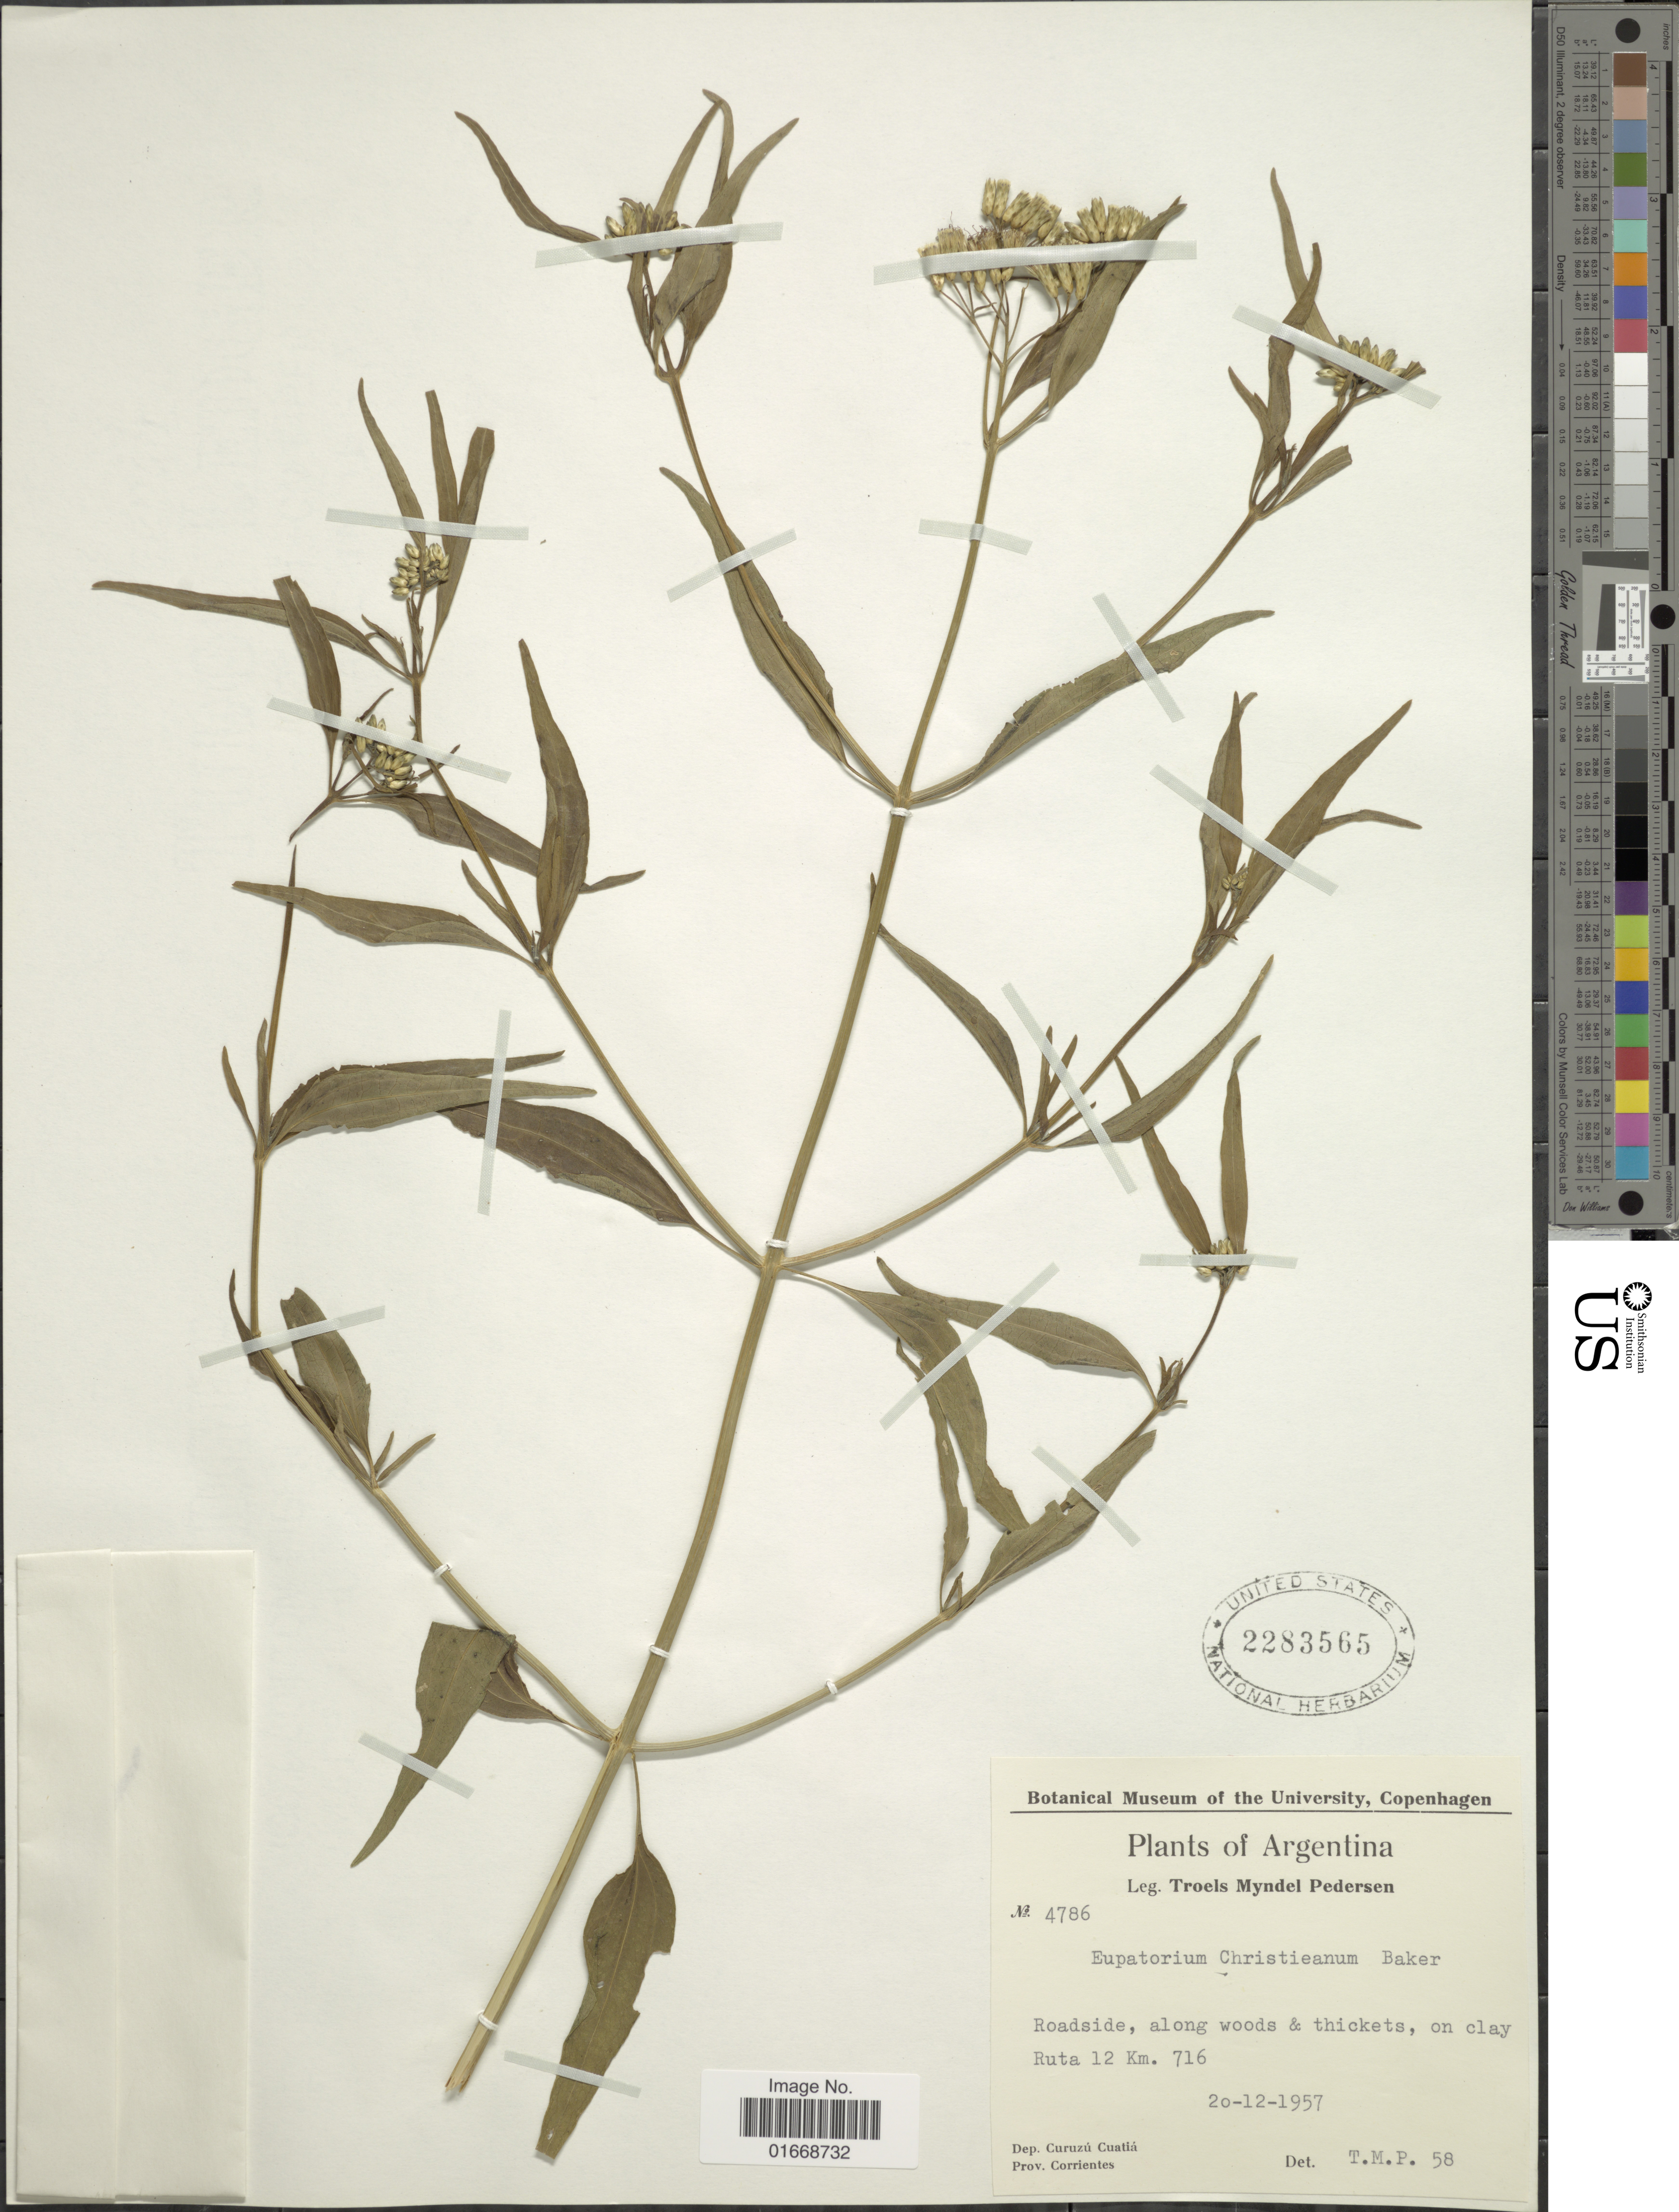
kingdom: Plantae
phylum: Tracheophyta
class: Magnoliopsida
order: Asterales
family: Asteraceae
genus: Chromolaena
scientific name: Chromolaena christieana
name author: (Baker) R.M. King & H. Rob.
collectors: T. Pederson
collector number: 4786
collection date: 1957-12-20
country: Argentina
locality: Roadside, along woods & Thickets, on clay Ruta 12 Km. 716, Dep. Curuzu Cuatia, Prov. Corrientes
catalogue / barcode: US 2283565